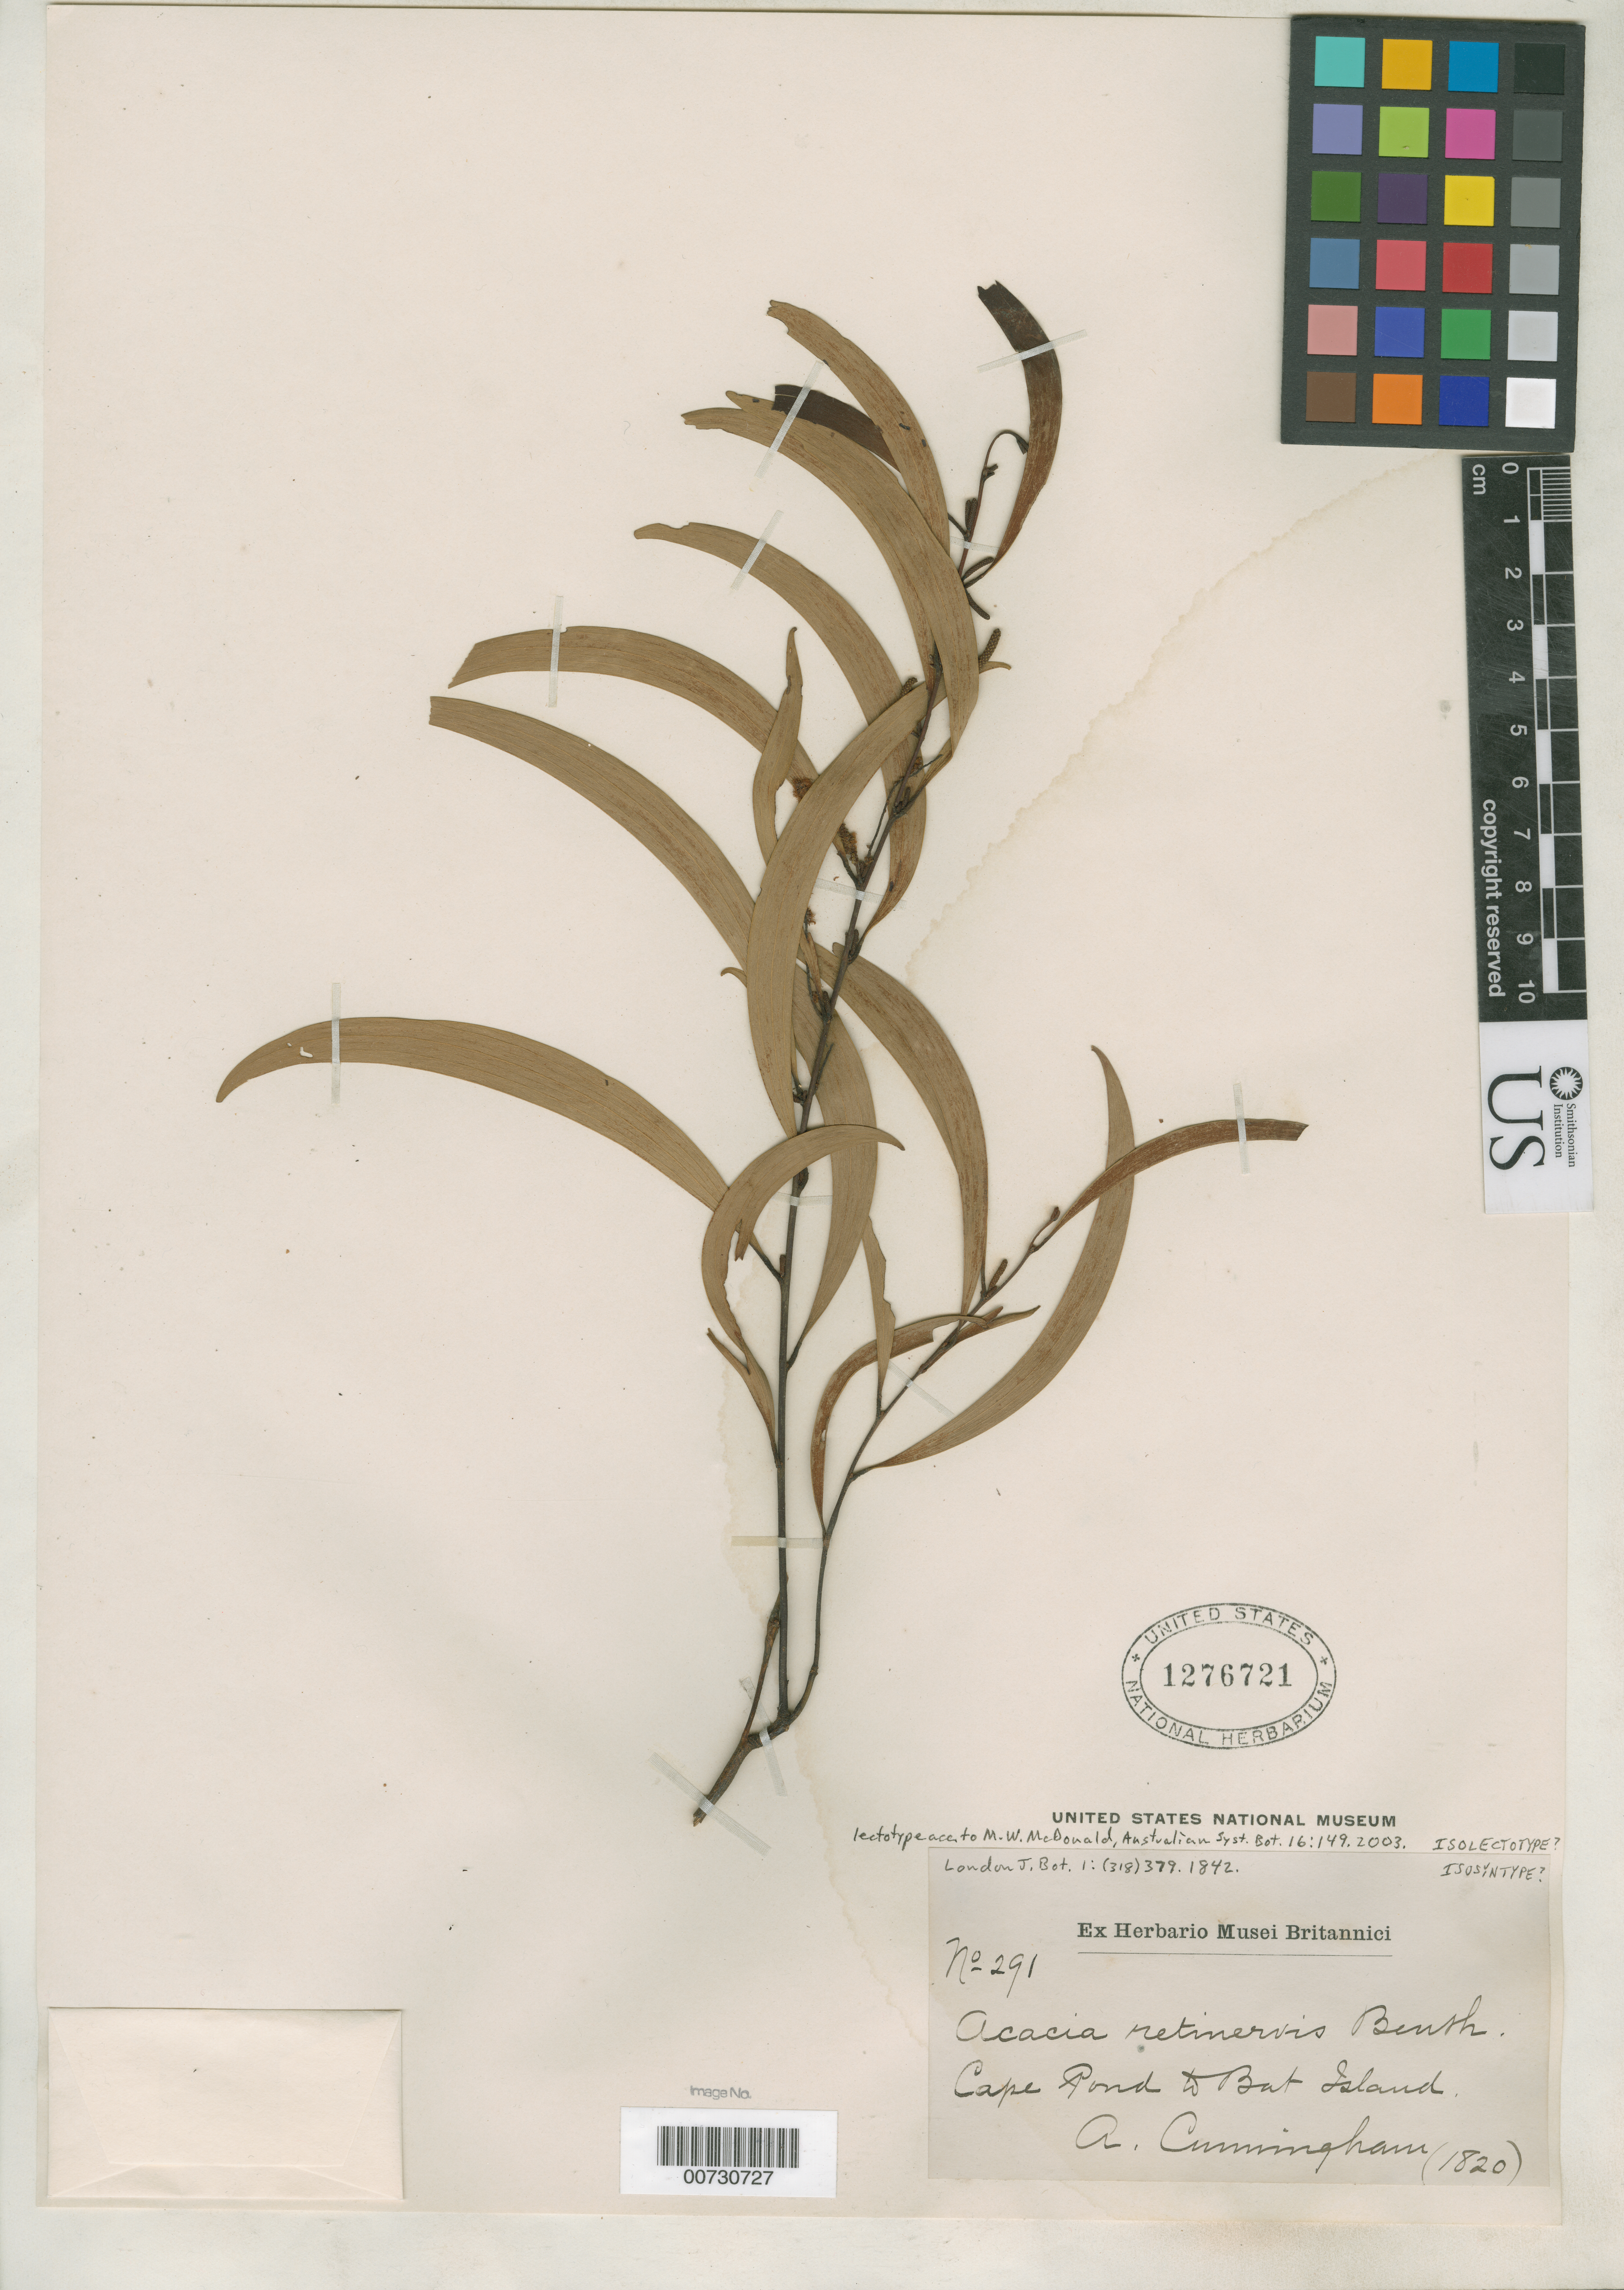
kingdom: Plantae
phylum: Tracheophyta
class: Magnoliopsida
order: Fabales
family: Fabaceae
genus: Acacia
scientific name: Acacia retinervis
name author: Benth.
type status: Isolectotype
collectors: A. Cunningham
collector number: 291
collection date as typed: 1820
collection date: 1820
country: Australia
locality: Cape Pond to Bat Island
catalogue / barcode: US 1276721